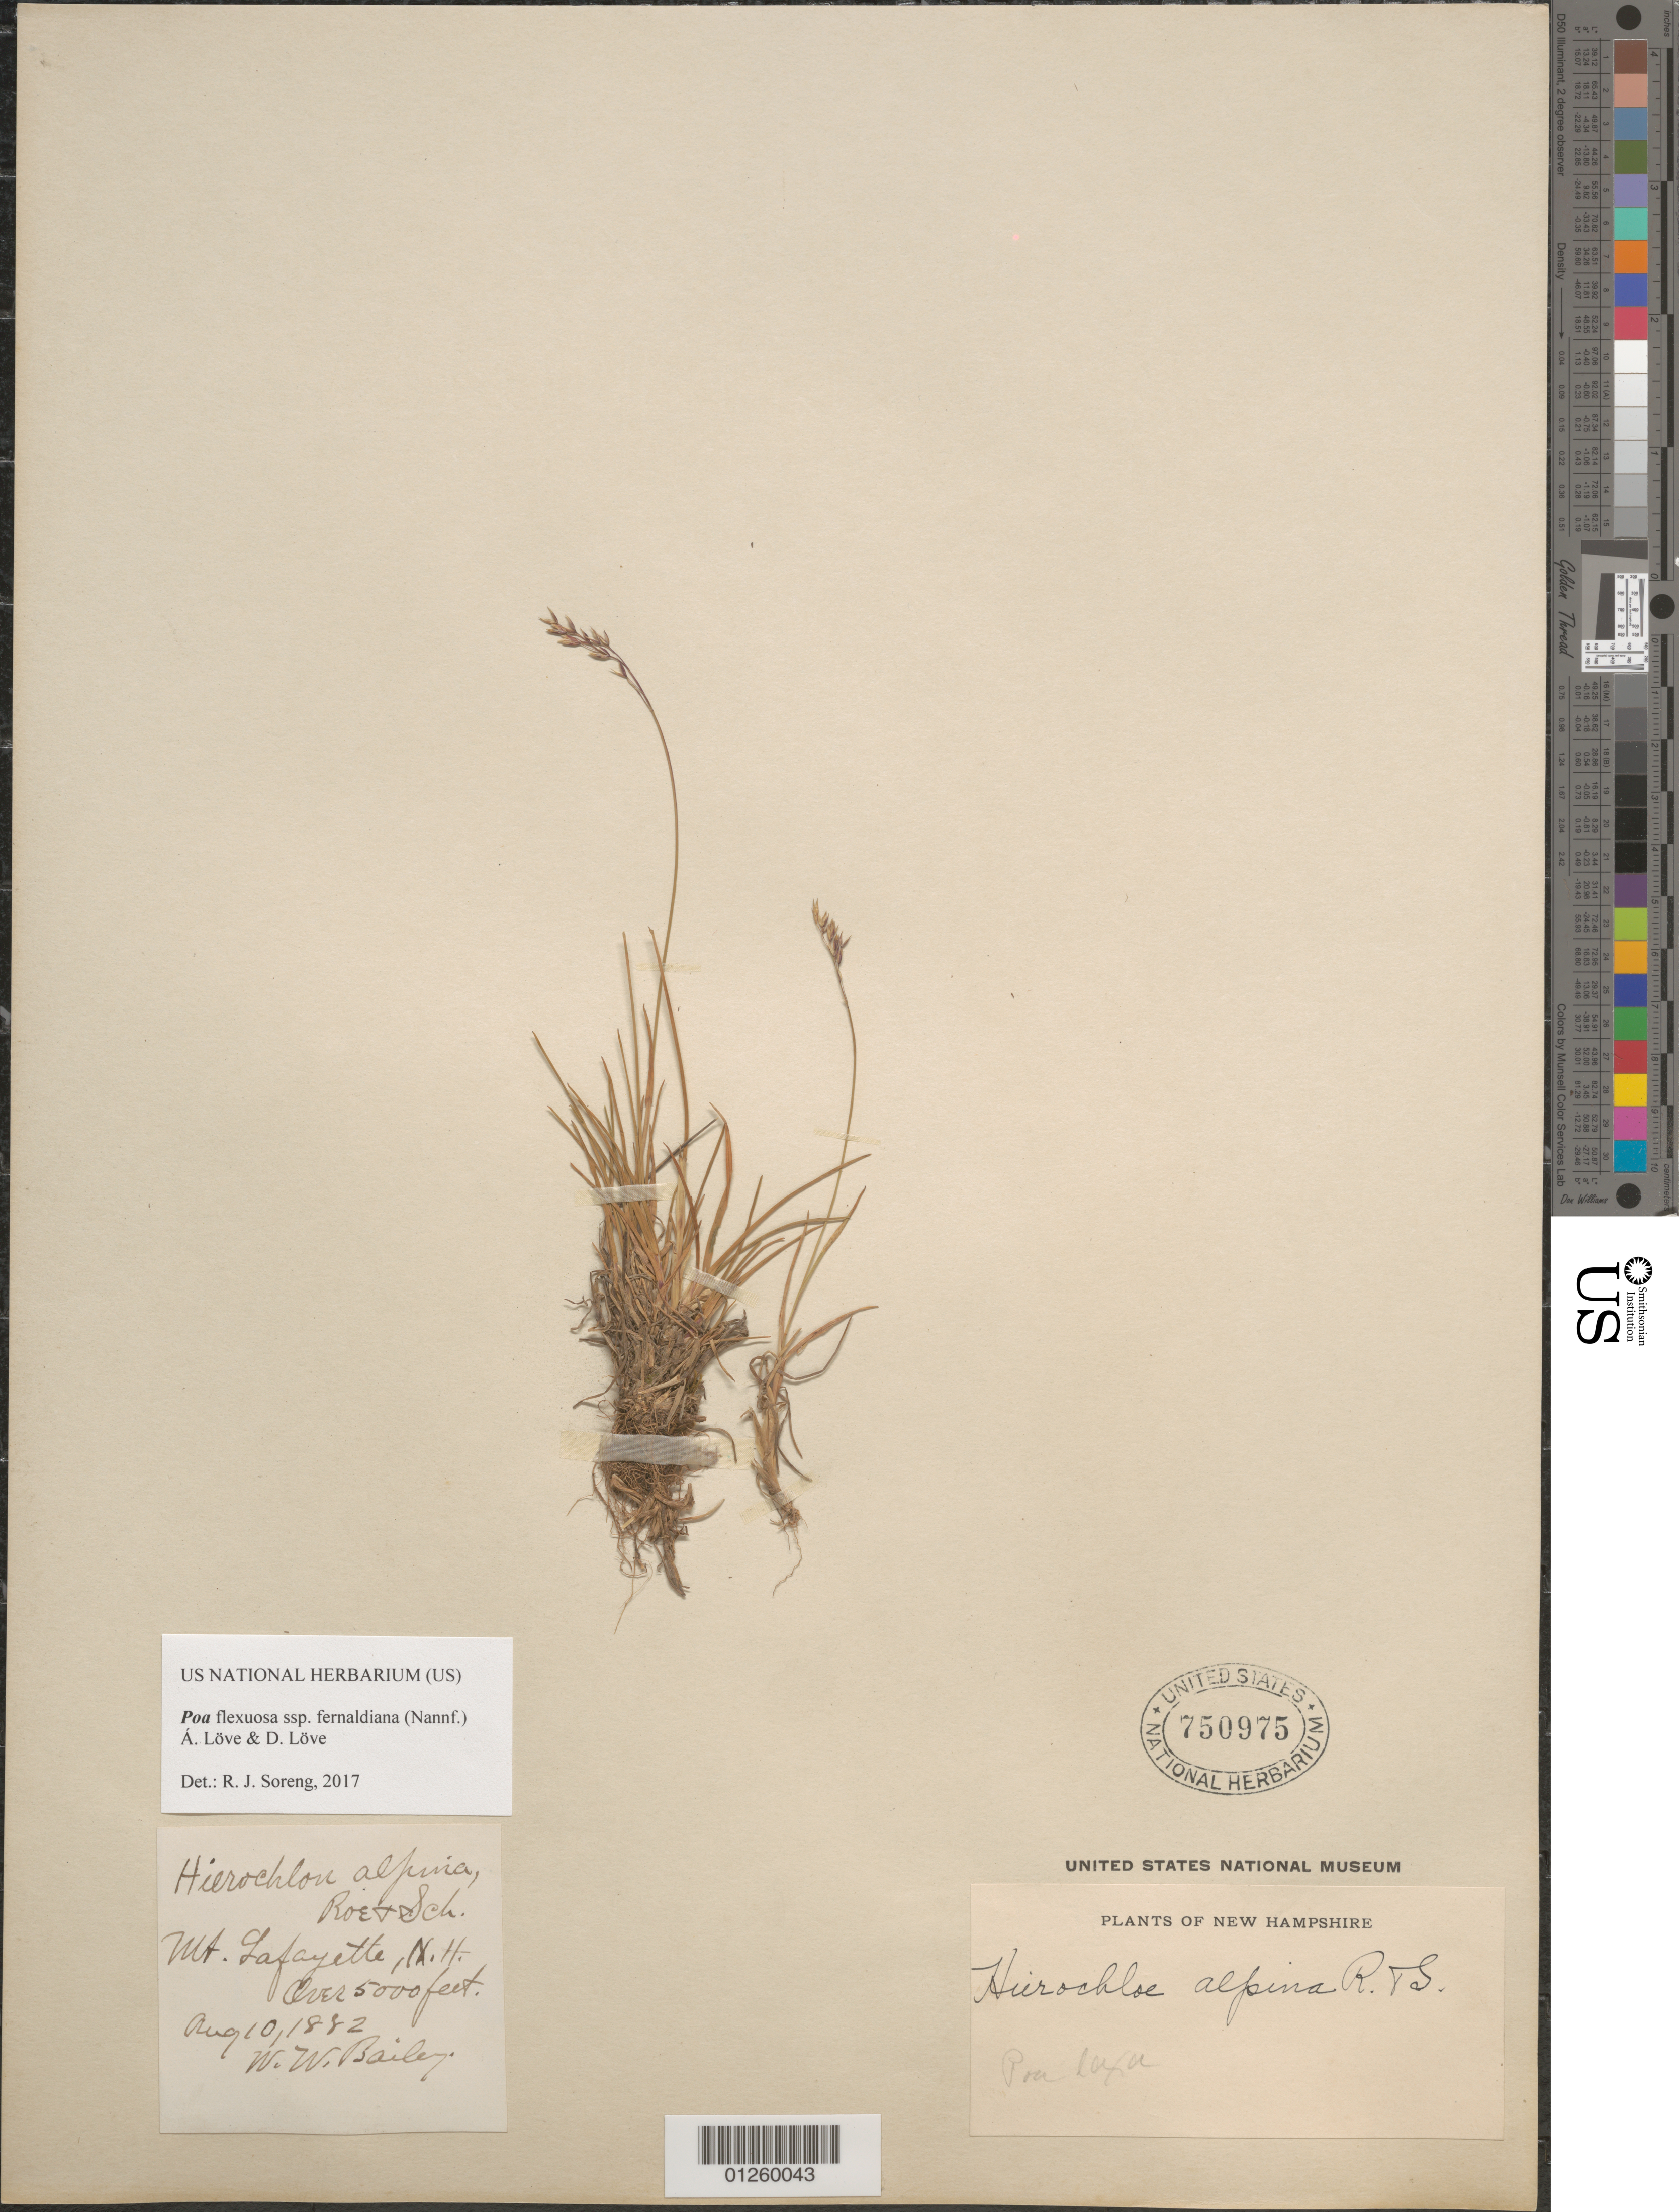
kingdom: Plantae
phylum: Tracheophyta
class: Liliopsida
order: Poales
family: Poaceae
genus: Poa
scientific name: Poa flexuosa Sm. subsp. fernaldiana (Nannf.) Á. Löve & D. Löve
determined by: Soreng, Robert J., Research Associate (BOT), Smithsonian Institution - National Museum of Natural History (UNITED STATES)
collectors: W. W. Bailey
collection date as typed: Aug 10, 1882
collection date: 1882-08-10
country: United States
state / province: New Hampshire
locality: Mt. Lafayette, N. H.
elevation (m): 1524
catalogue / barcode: US 750975